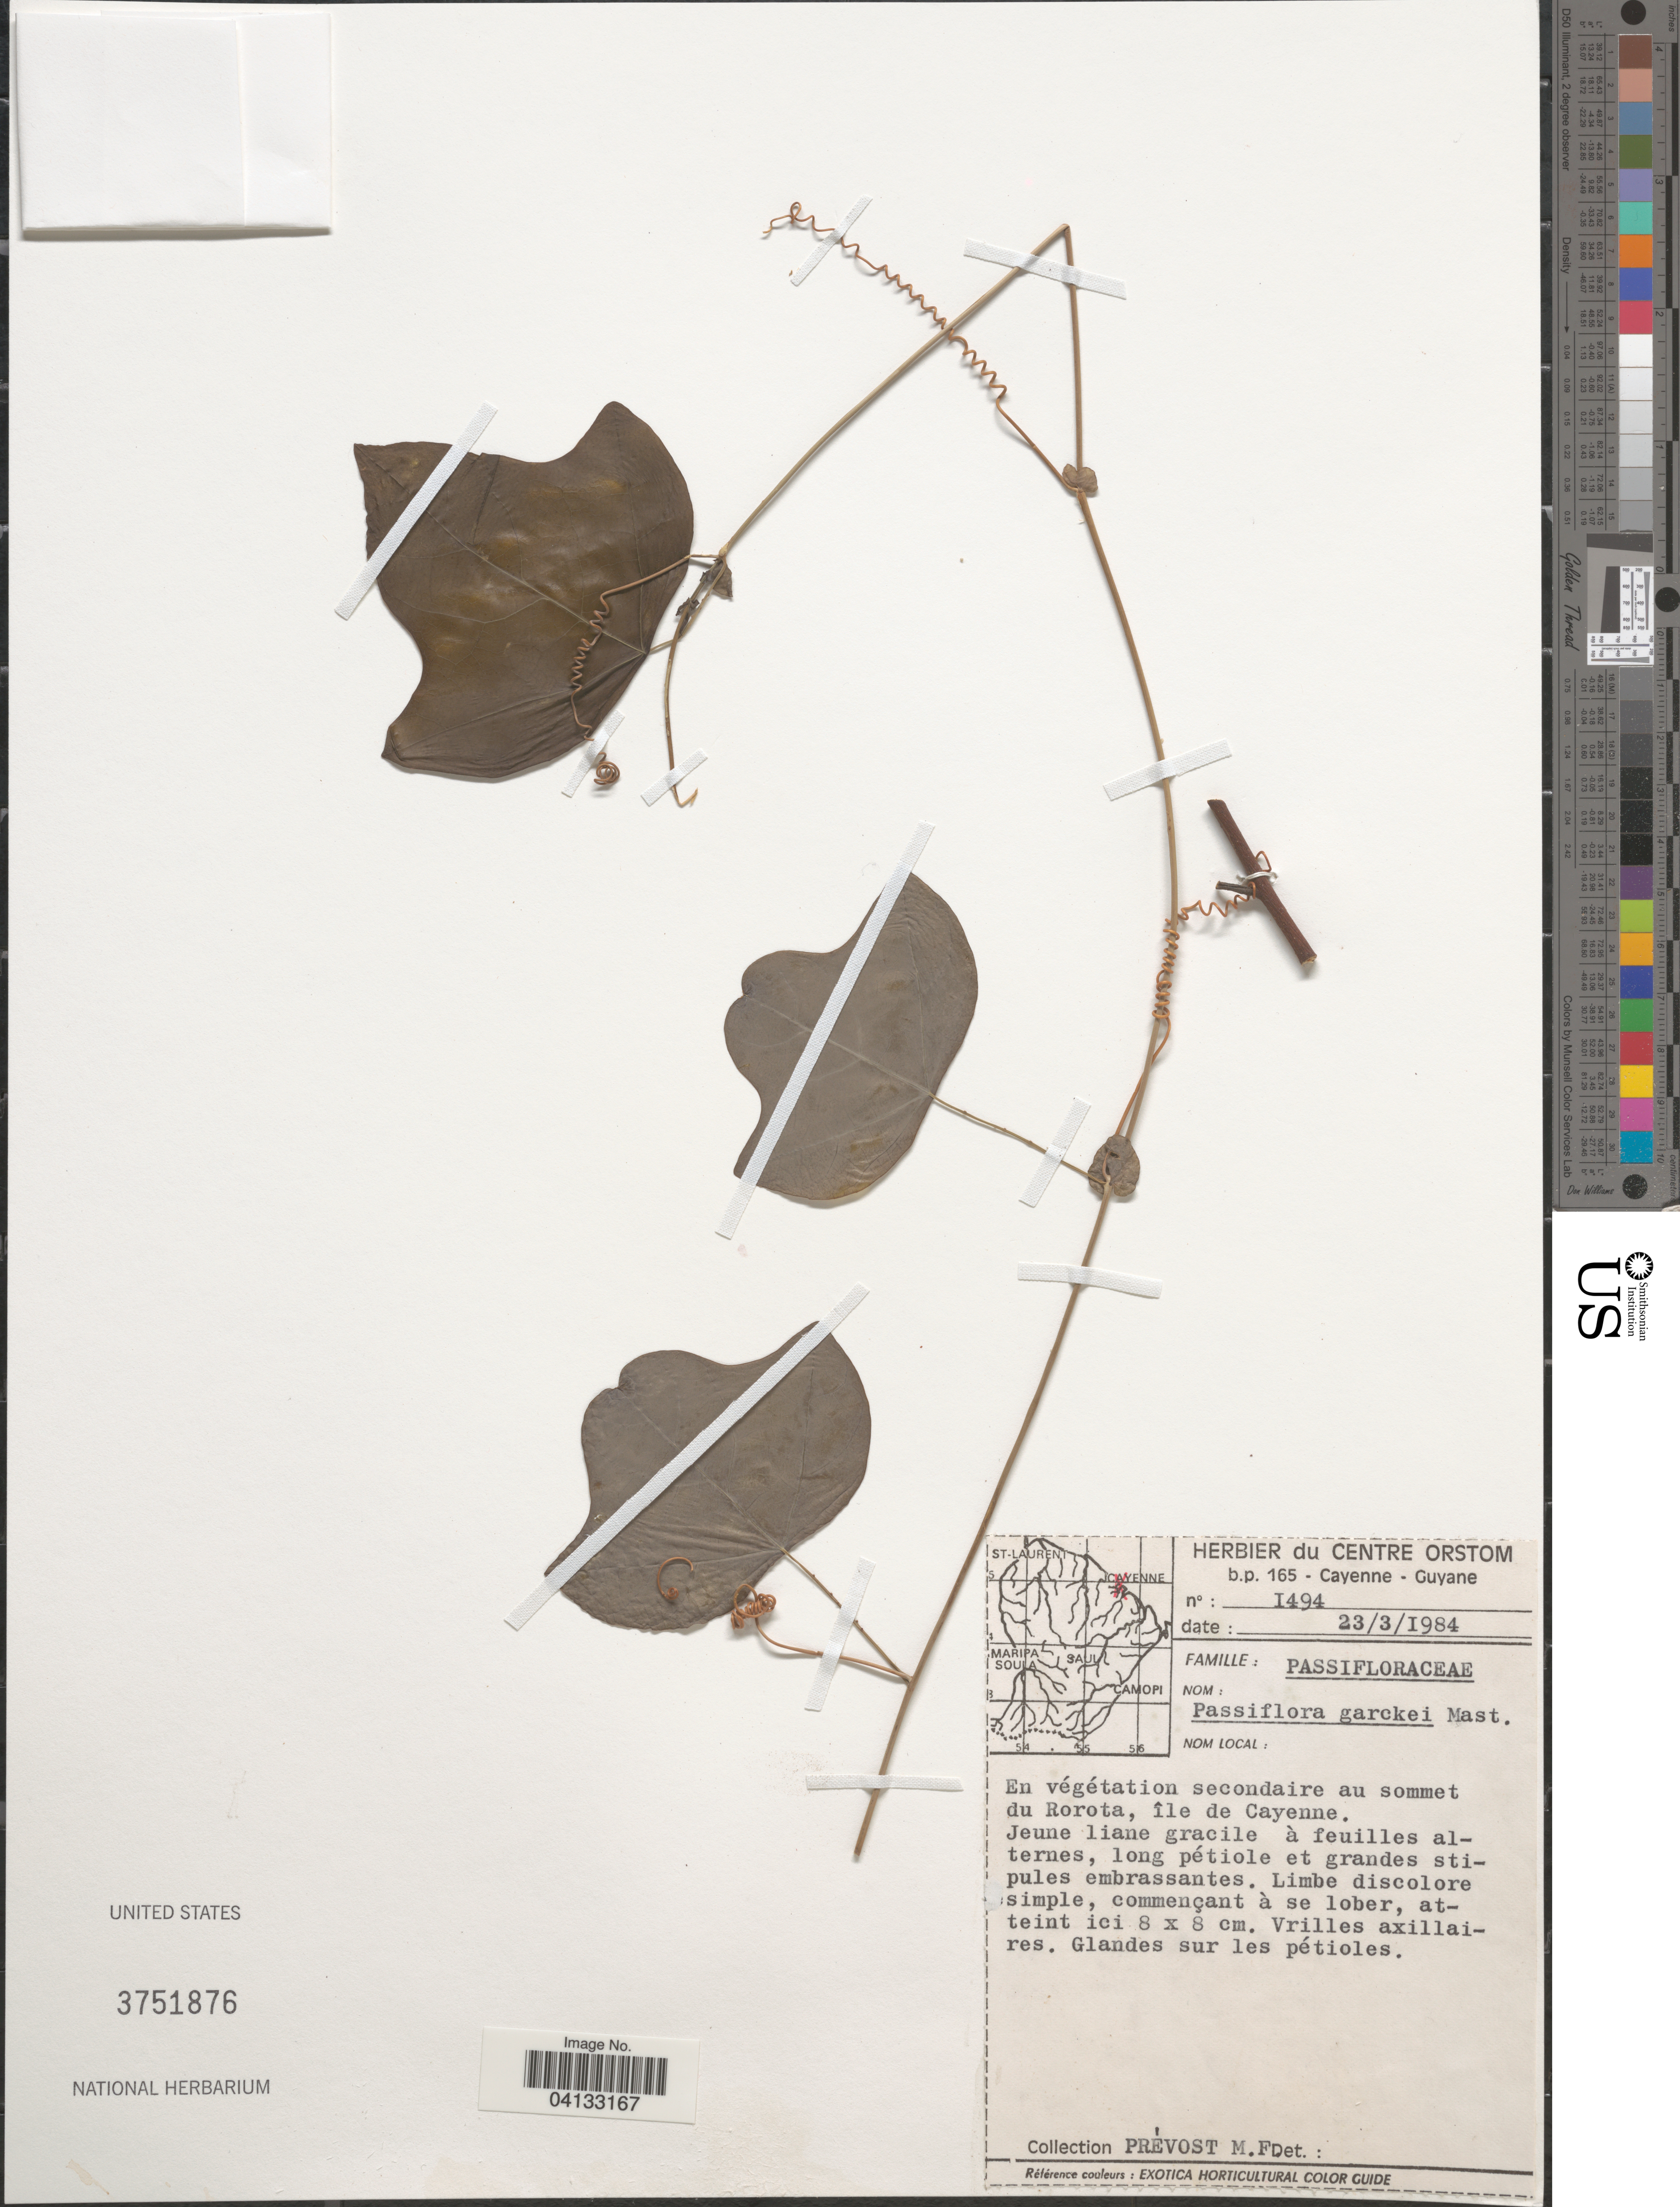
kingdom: Plantae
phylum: Tracheophyta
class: Magnoliopsida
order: Malpighiales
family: Passifloraceae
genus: Passiflora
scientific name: Passiflora garckei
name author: Mast.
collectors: M. Prévost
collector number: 1494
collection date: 1984-03-23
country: French Guiana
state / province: Cayenne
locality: En végétation secondaire au sommet du Rorota, île de Cayenne.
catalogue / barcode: US 3751876